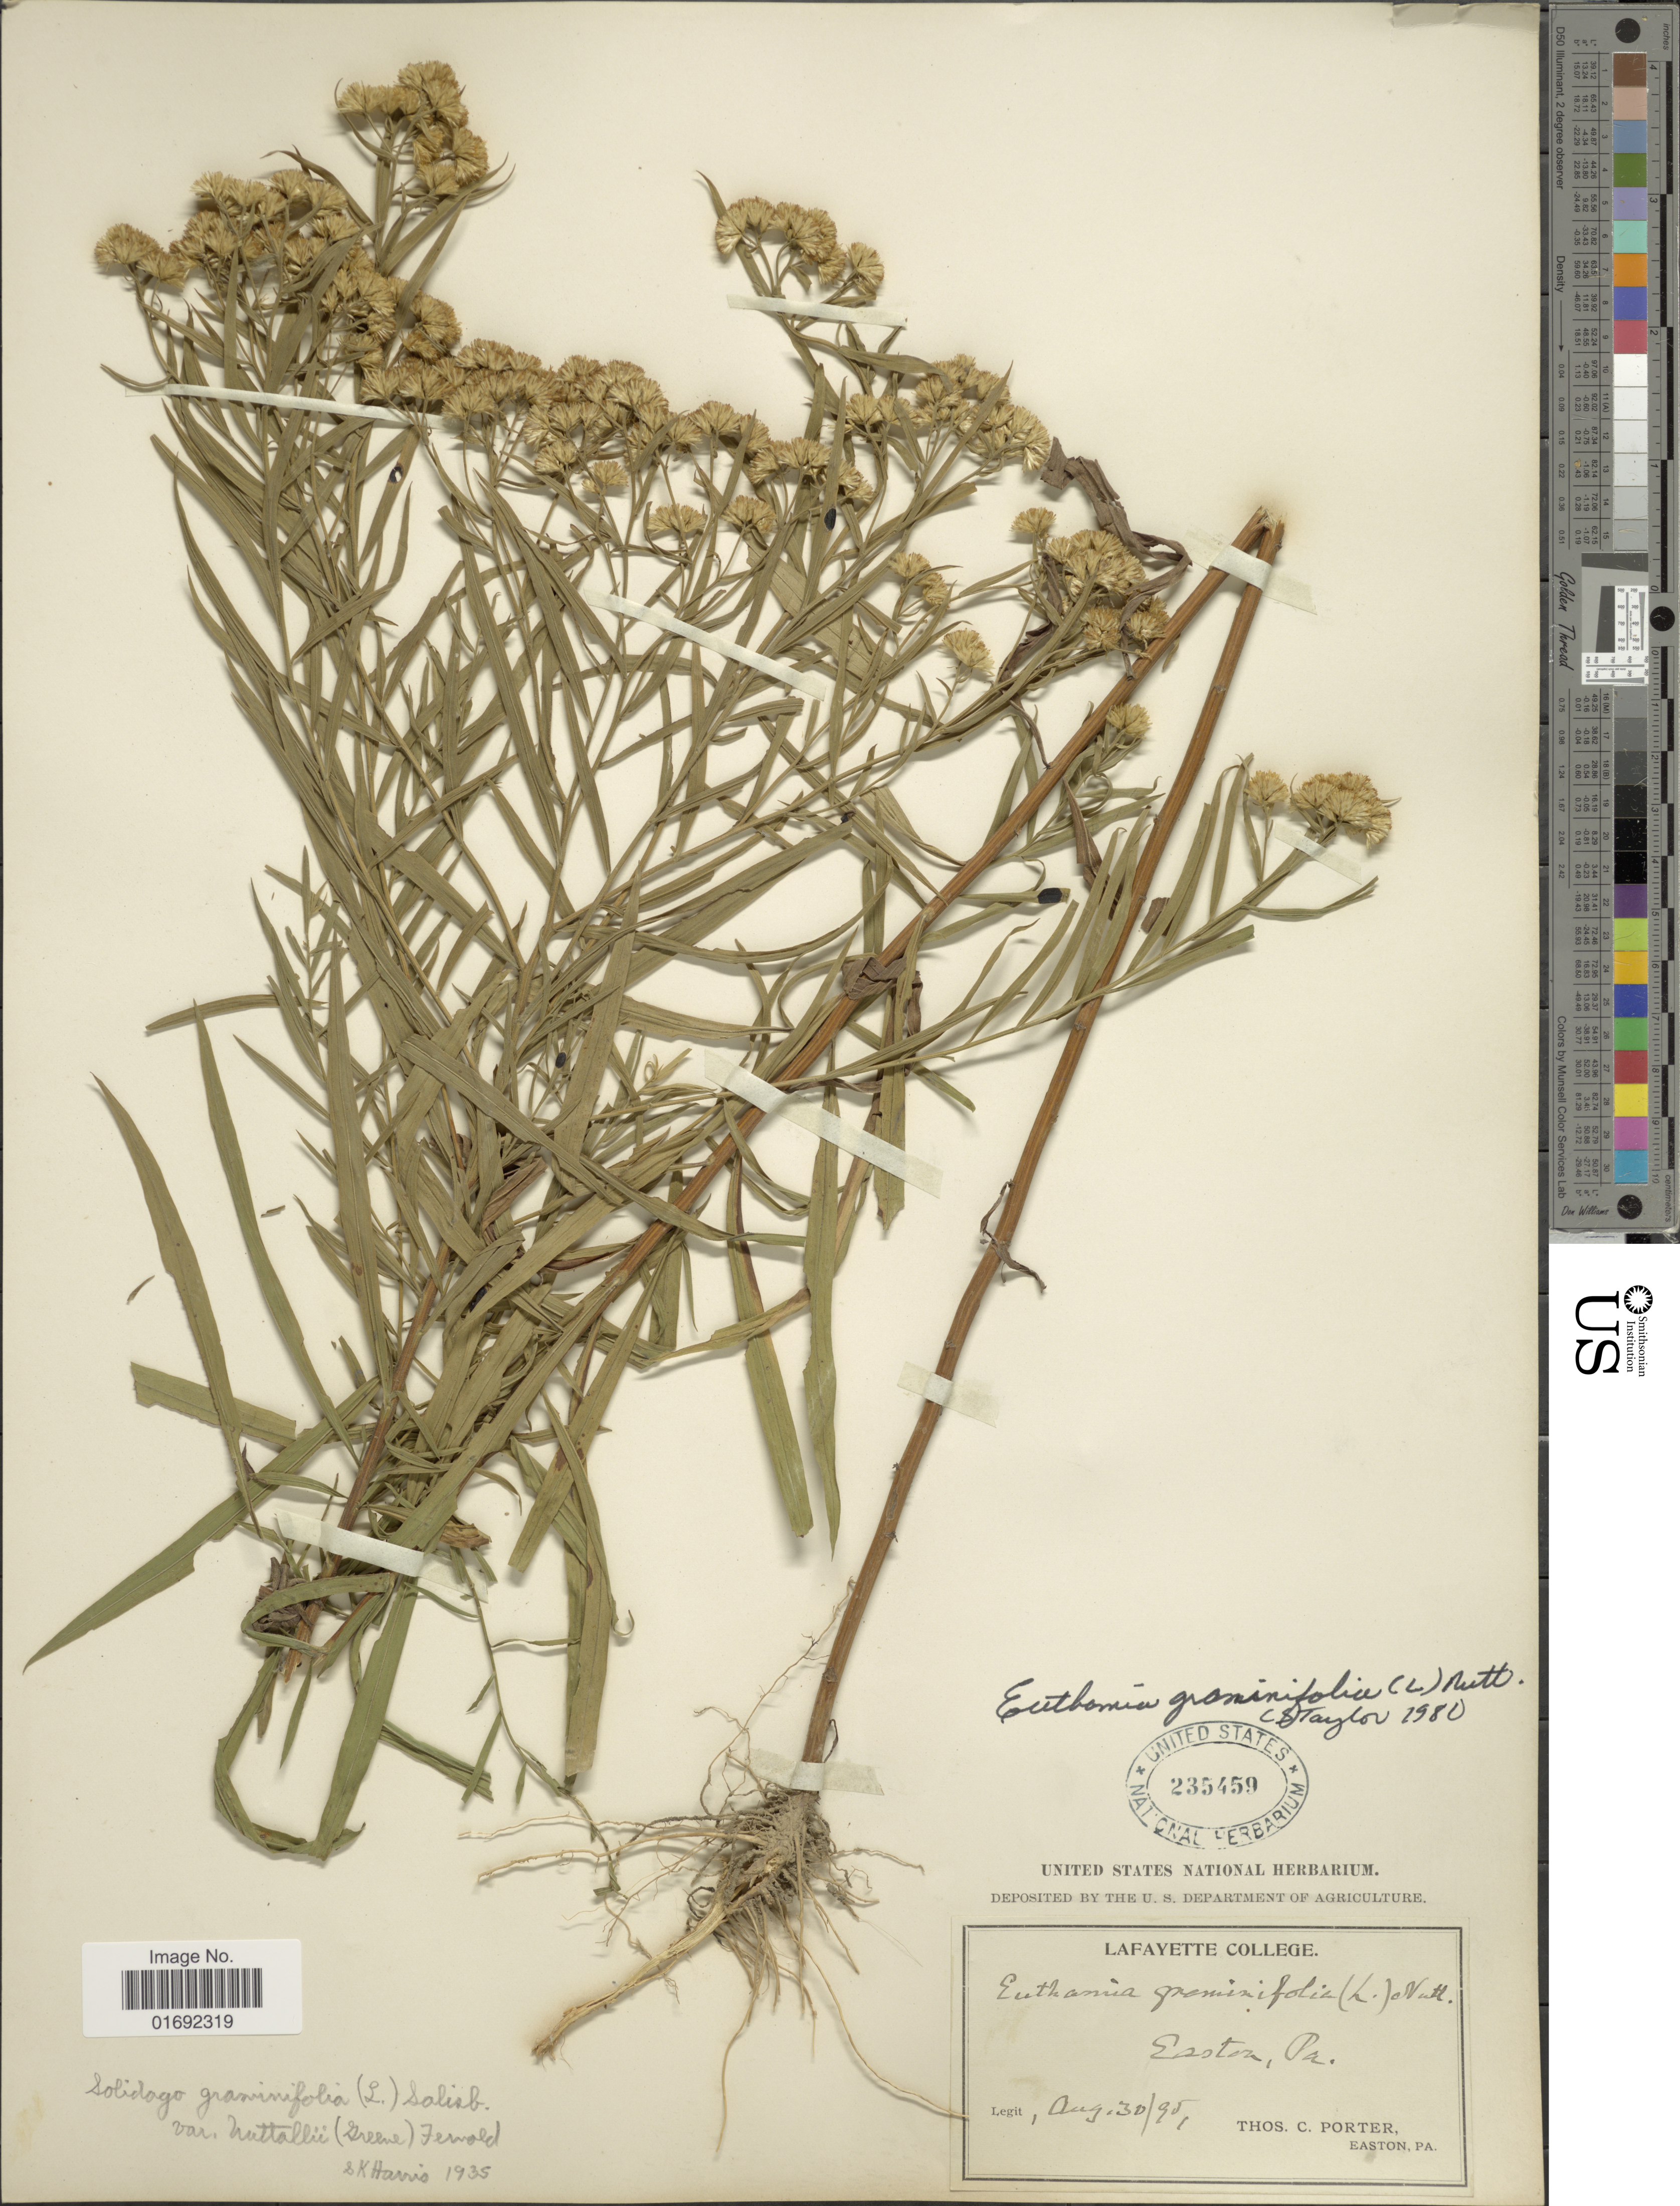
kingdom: Plantae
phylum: Tracheophyta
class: Magnoliopsida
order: Asterales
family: Asteraceae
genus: Euthamia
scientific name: Euthamia graminifolia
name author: (L.) Nutt.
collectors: T. C. Porter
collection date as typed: Transcribed d/m/y: 30/8/95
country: United States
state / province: Pennsylvania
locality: Easton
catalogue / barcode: US 235459